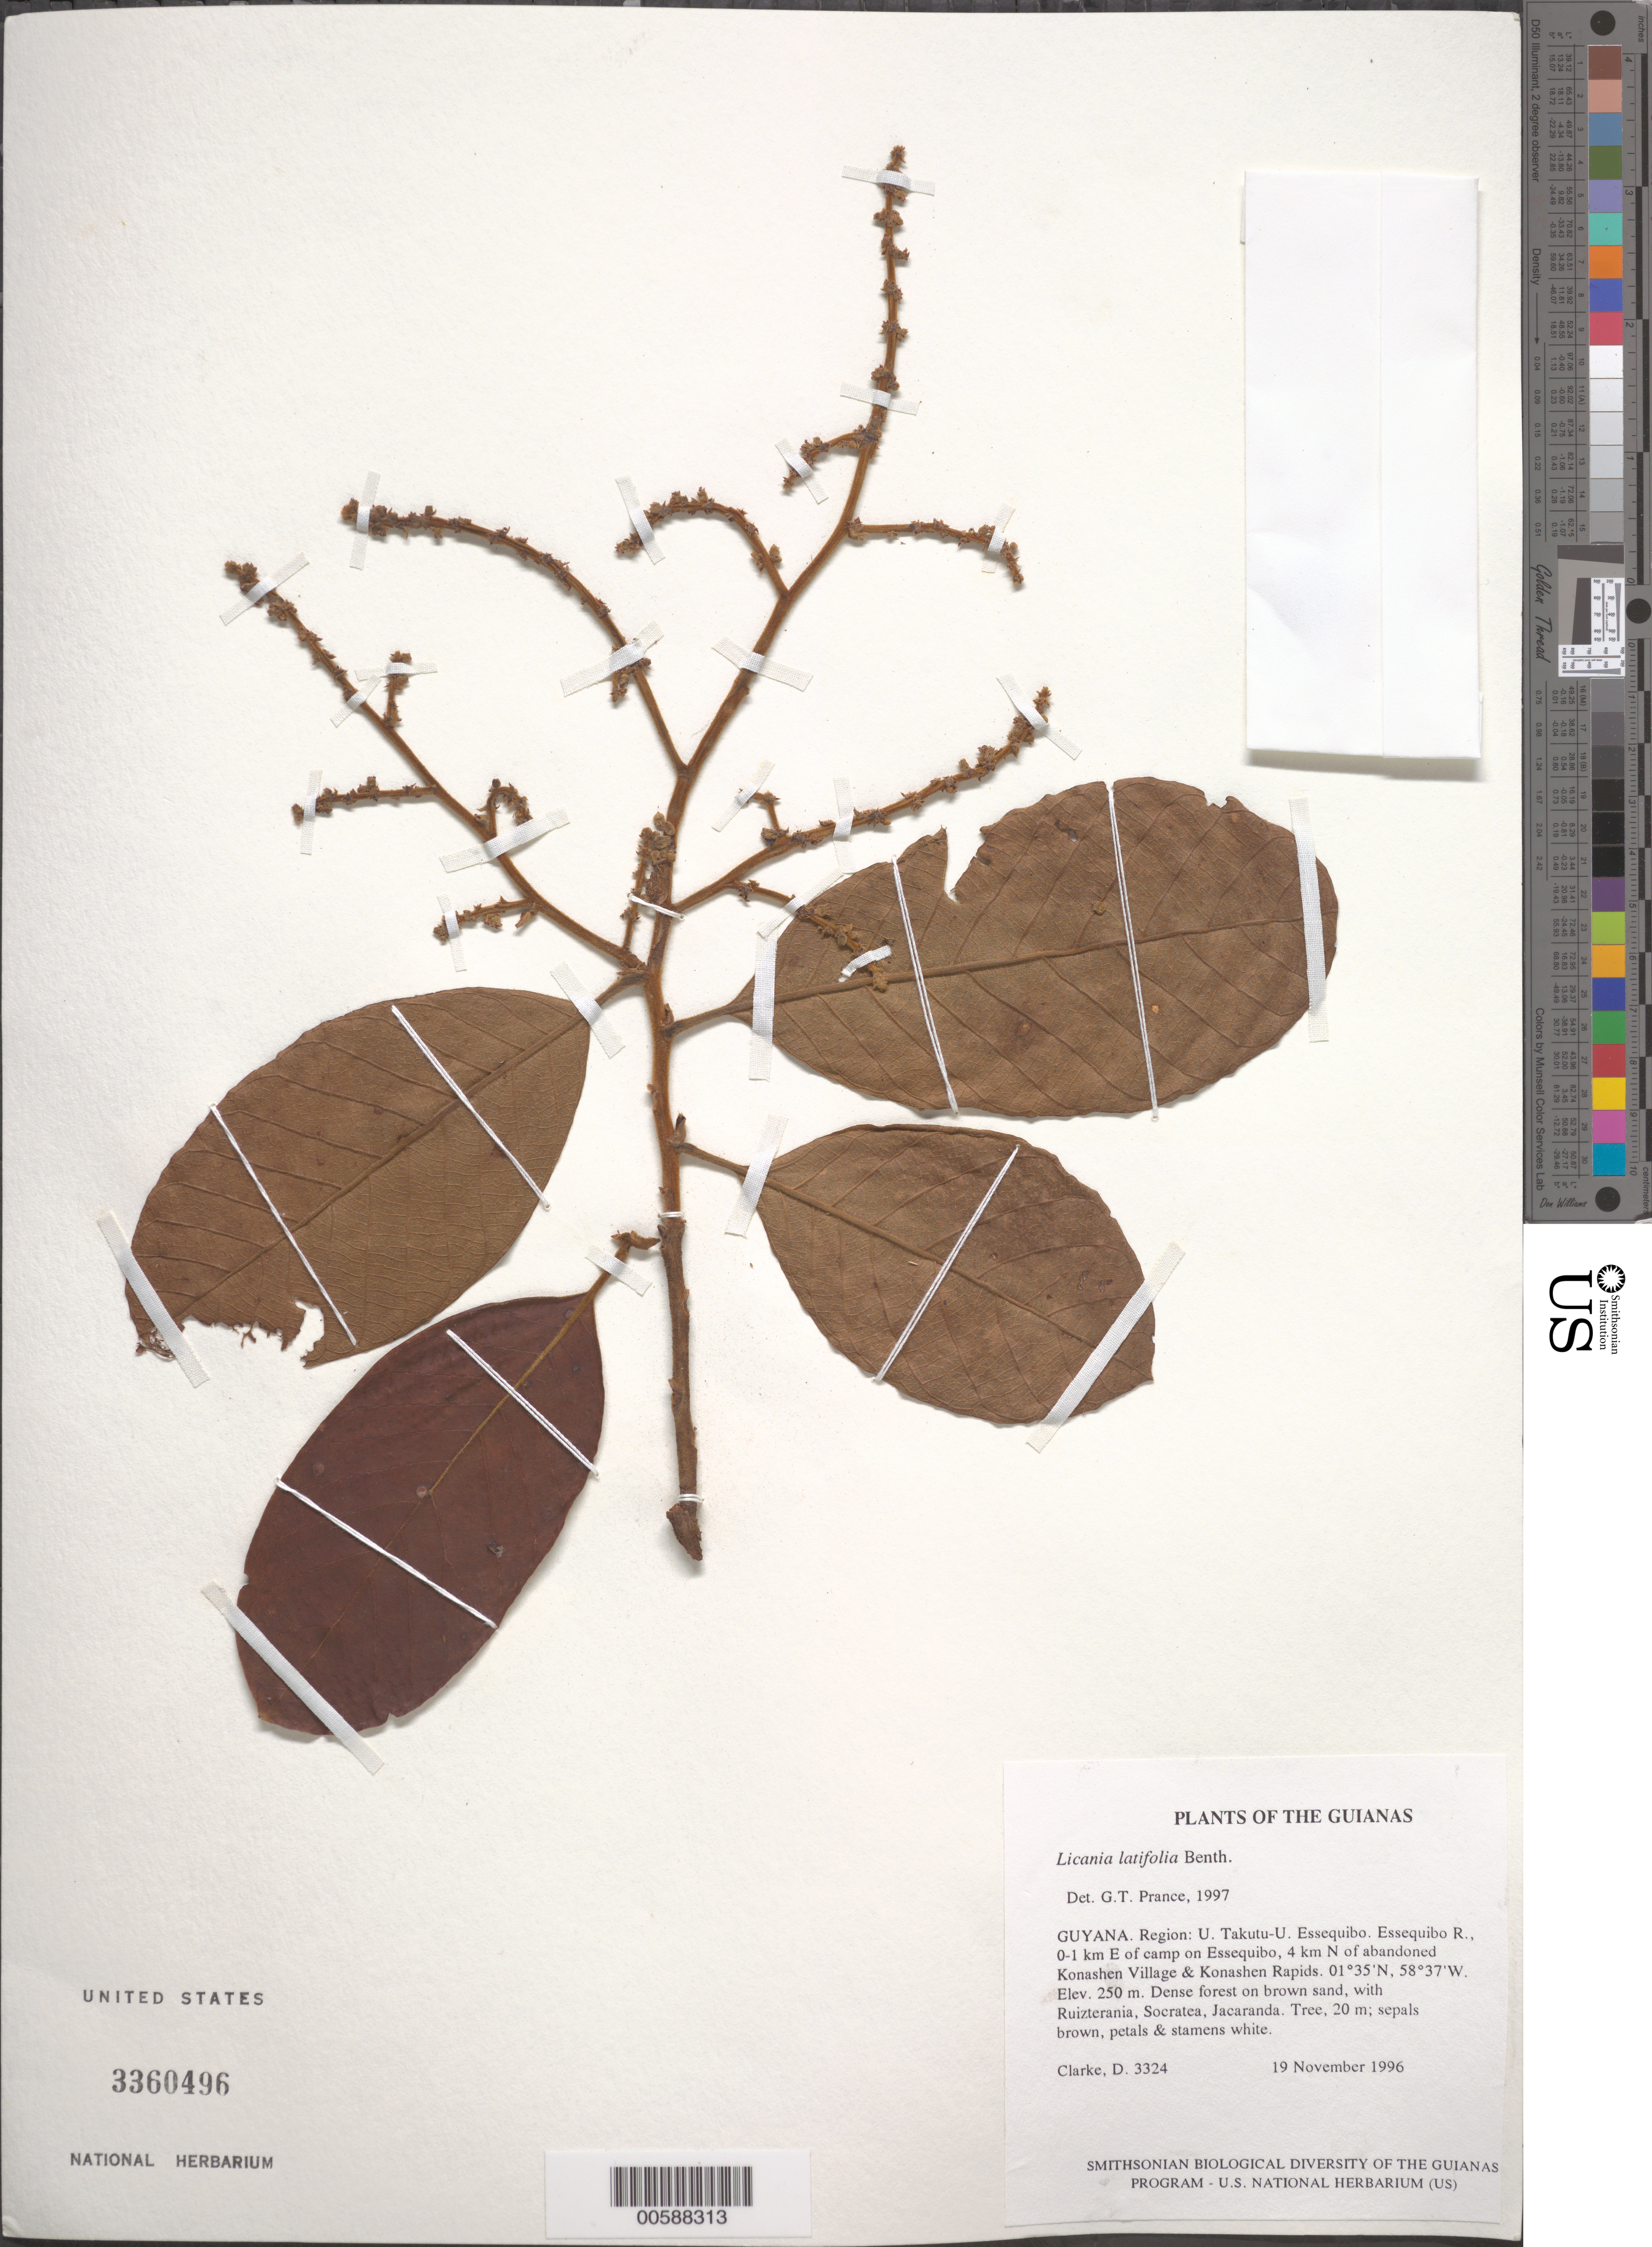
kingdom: Plantae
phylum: Tracheophyta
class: Magnoliopsida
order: Malpighiales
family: Chrysobalanaceae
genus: Hymenopus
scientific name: Hymenopus latifolius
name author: (Benth. ex Hook. f.) Sothers & Prance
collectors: H. D. Clarke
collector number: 3324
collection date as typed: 19 November 1996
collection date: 1996-11-19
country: Guyana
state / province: U. Takutu-U. Essequibo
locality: Essequibo R., 0-1 km E of camp on Essequibo, 4 km N of abandoned Konashen Village & Konashen Rapids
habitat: Dense forest on brown sand, with Ruizterania, Socratea, Jacaranda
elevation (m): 250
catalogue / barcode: US 3360496